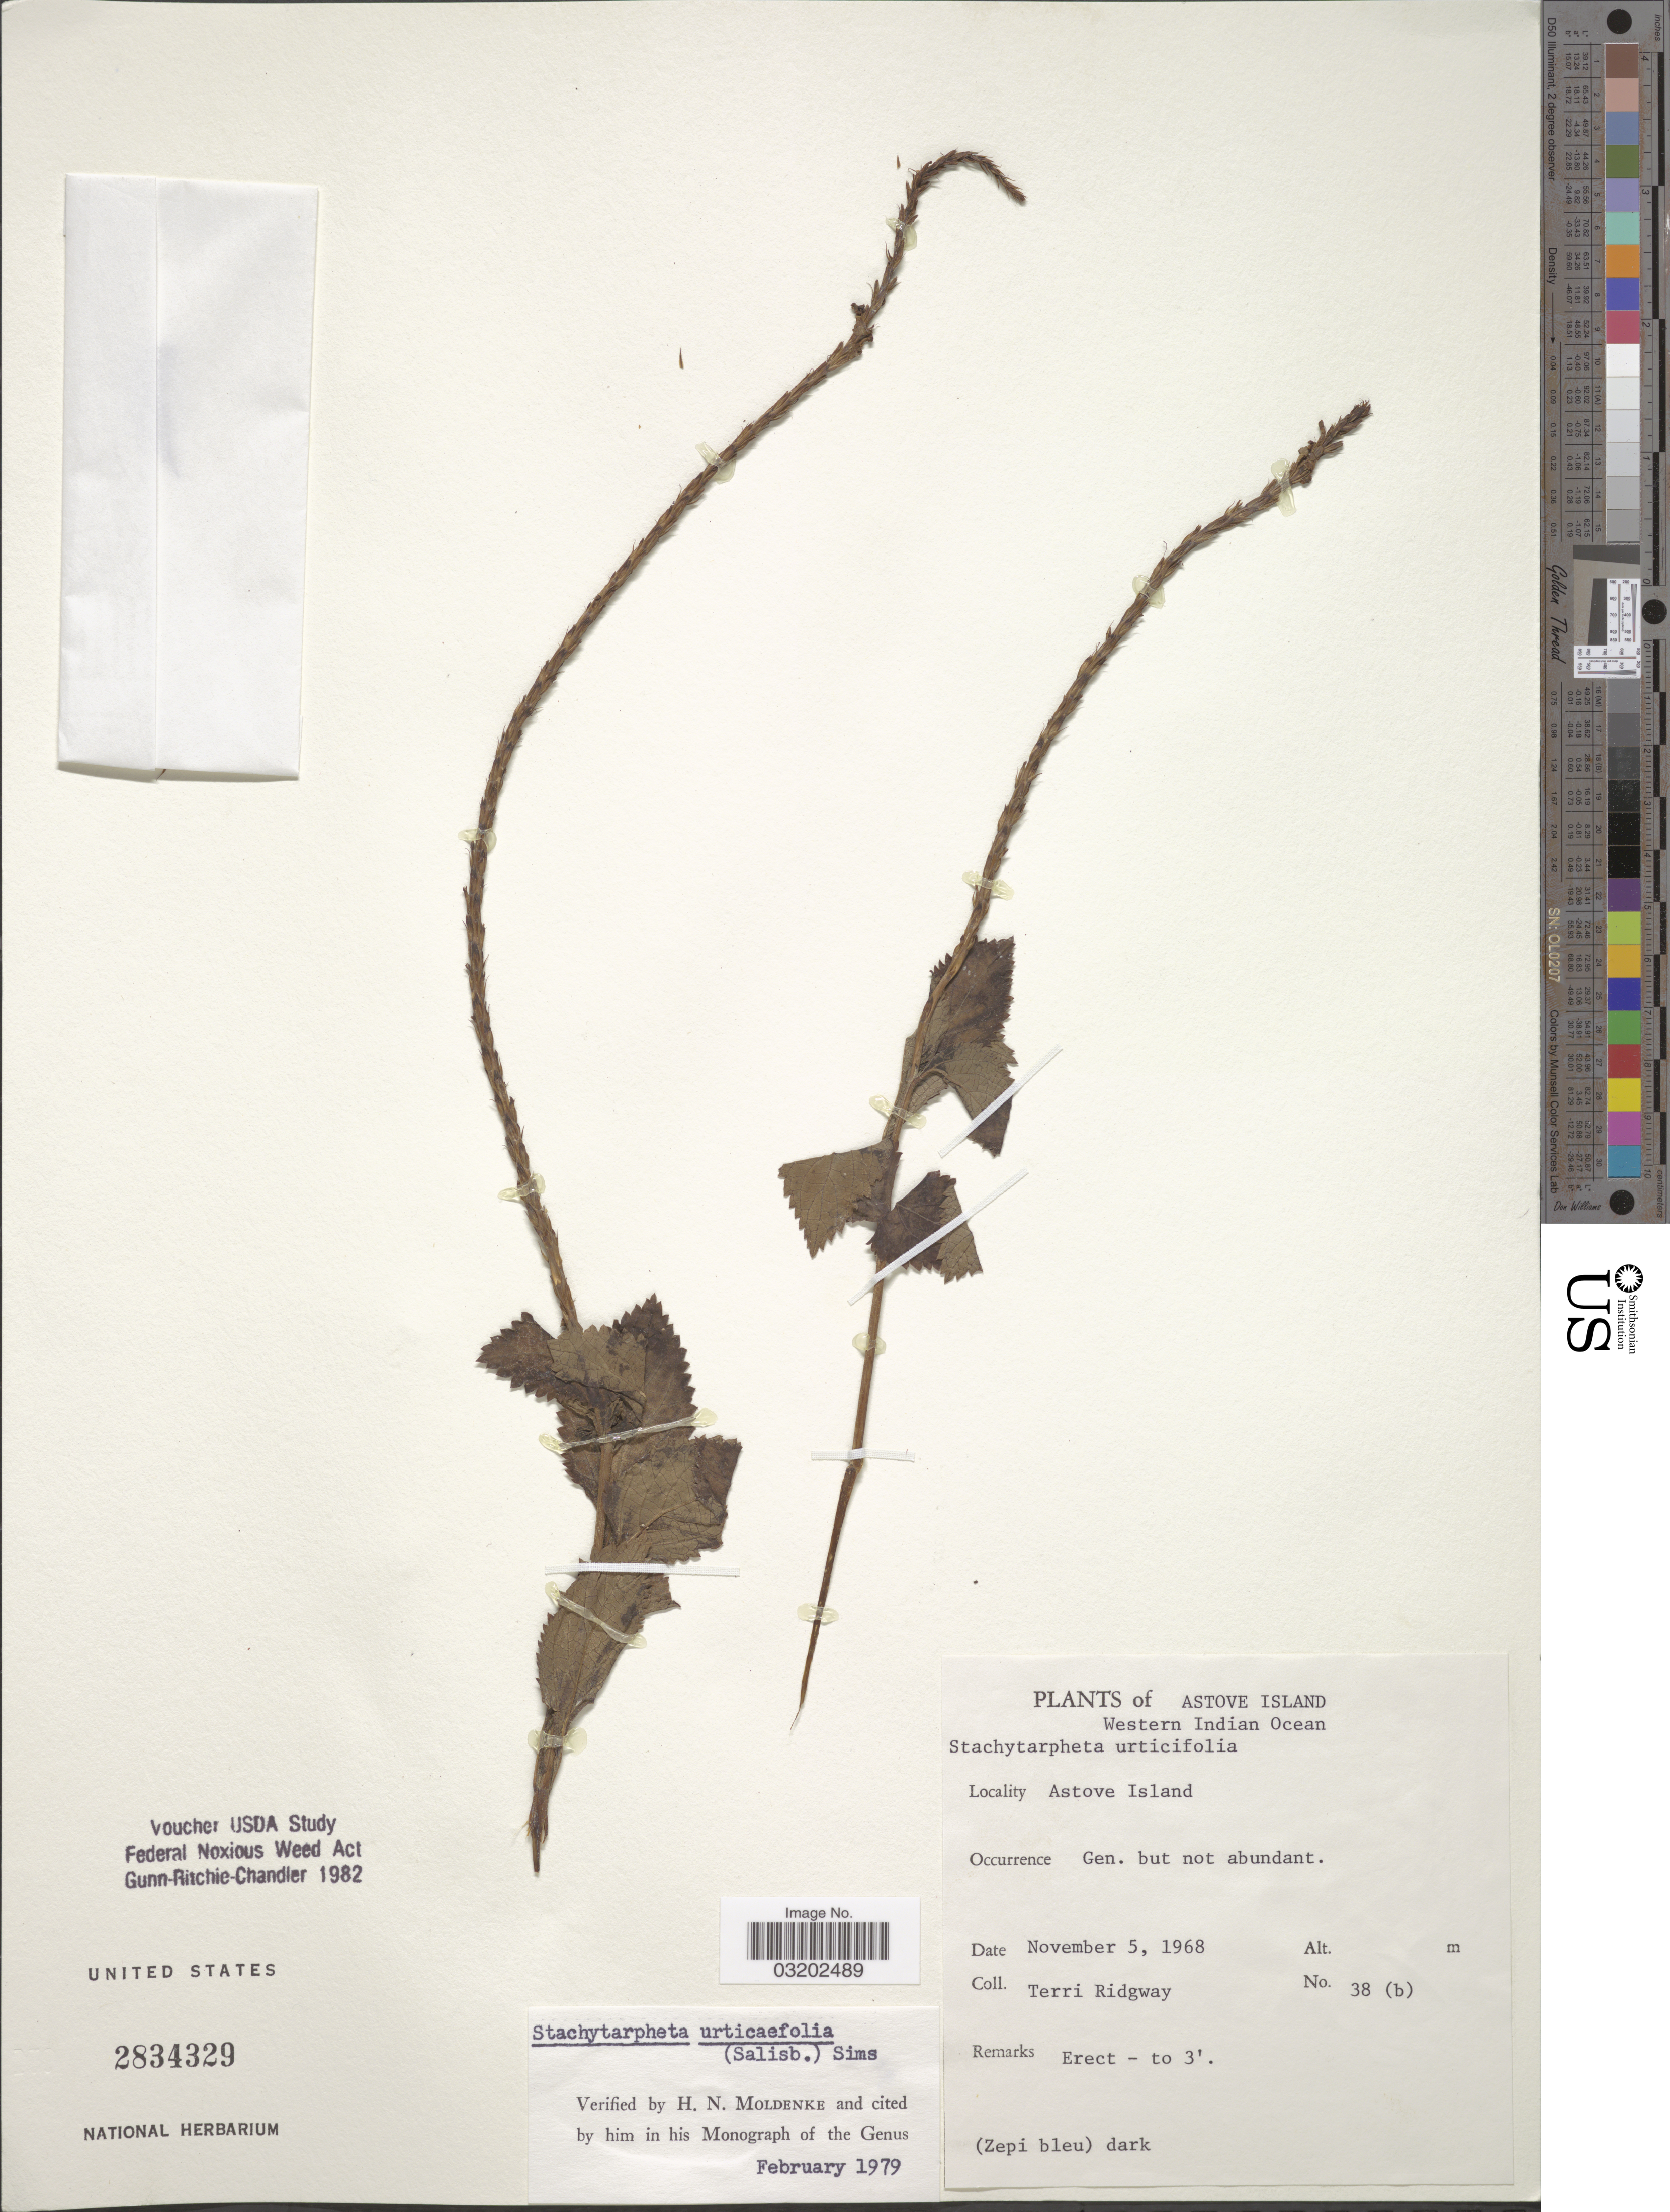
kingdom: Plantae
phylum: Tracheophyta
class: Magnoliopsida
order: Lamiales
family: Verbenaceae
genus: Stachytarpheta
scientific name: Stachytarpheta urticifolia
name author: Sims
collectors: T. Ridgway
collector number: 35 (b)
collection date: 1968-11-05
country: Seychelles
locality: Astove Island, Western Indian Ocean, Astove Island.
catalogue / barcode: US 2834329